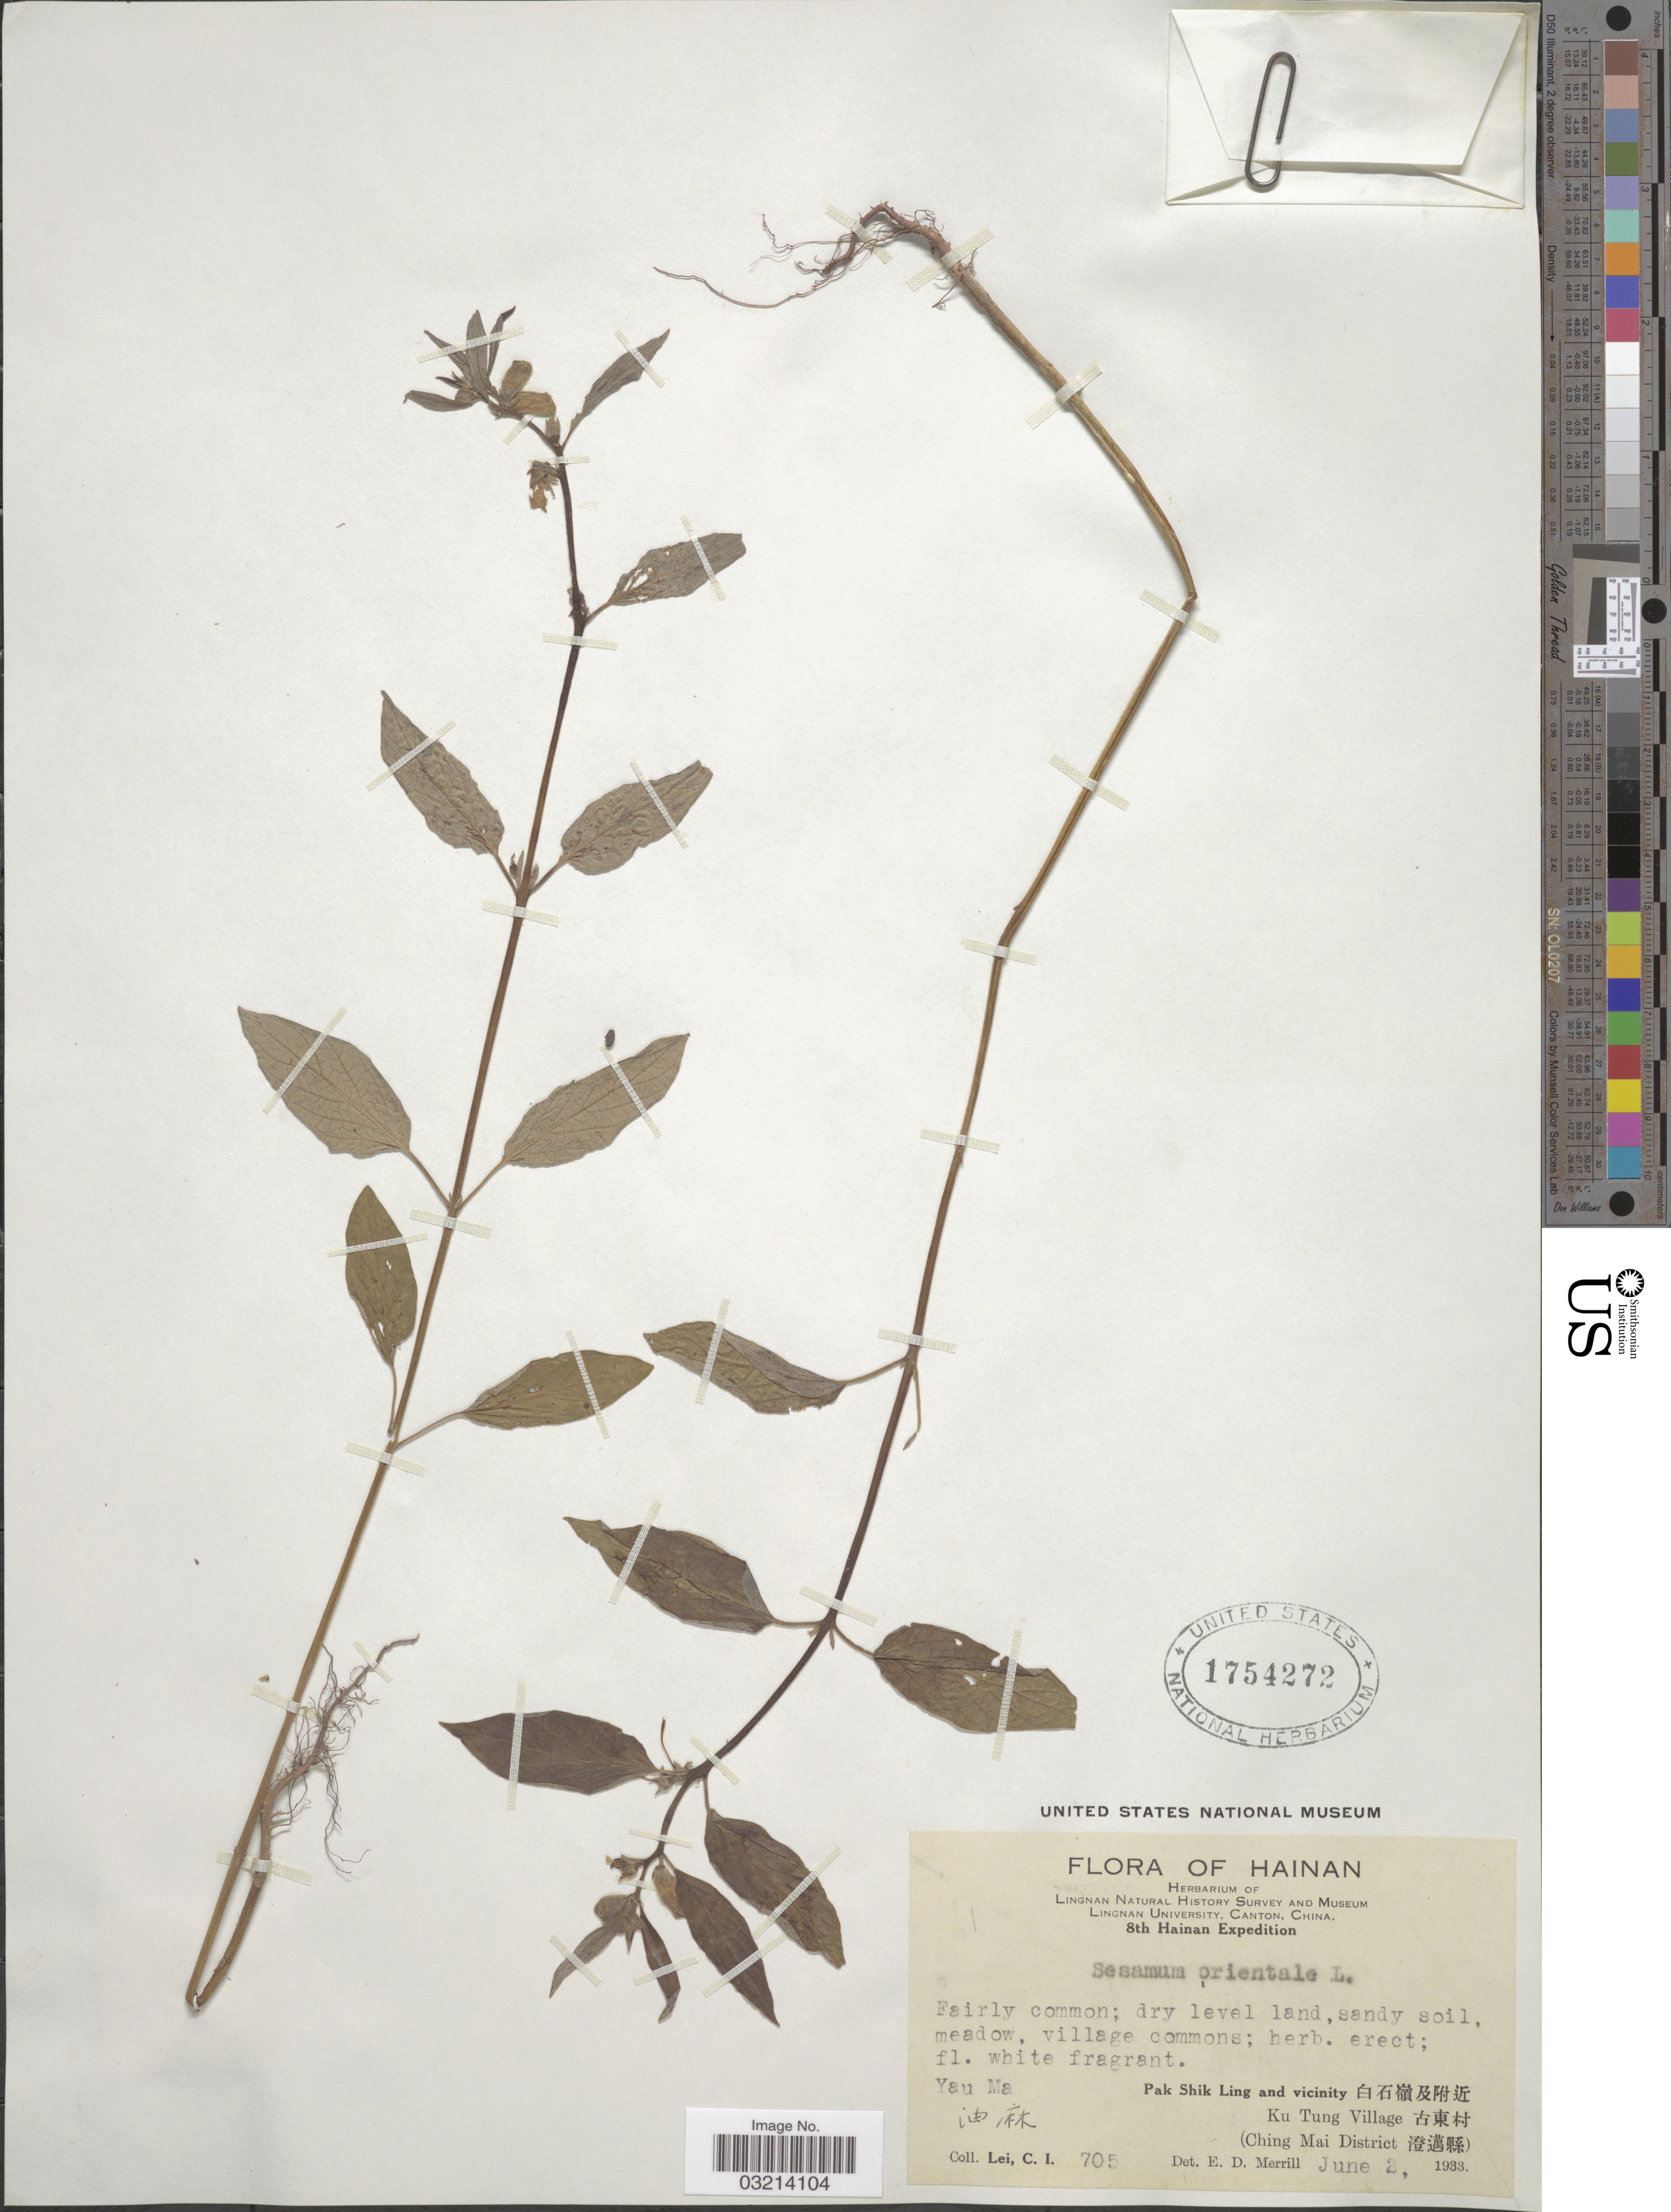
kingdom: Plantae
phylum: Tracheophyta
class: Magnoliopsida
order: Lamiales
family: Pedaliaceae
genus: Sesamum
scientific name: Sesamum indicum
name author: L.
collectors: C. I. Lei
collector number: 705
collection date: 1933-06-02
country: China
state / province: Hainan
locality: Yau Ma. [unsure placement] Pak Shik Ling and vicinity X. Ku Tung Village X. (Ching Mai District X).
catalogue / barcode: US 1754272